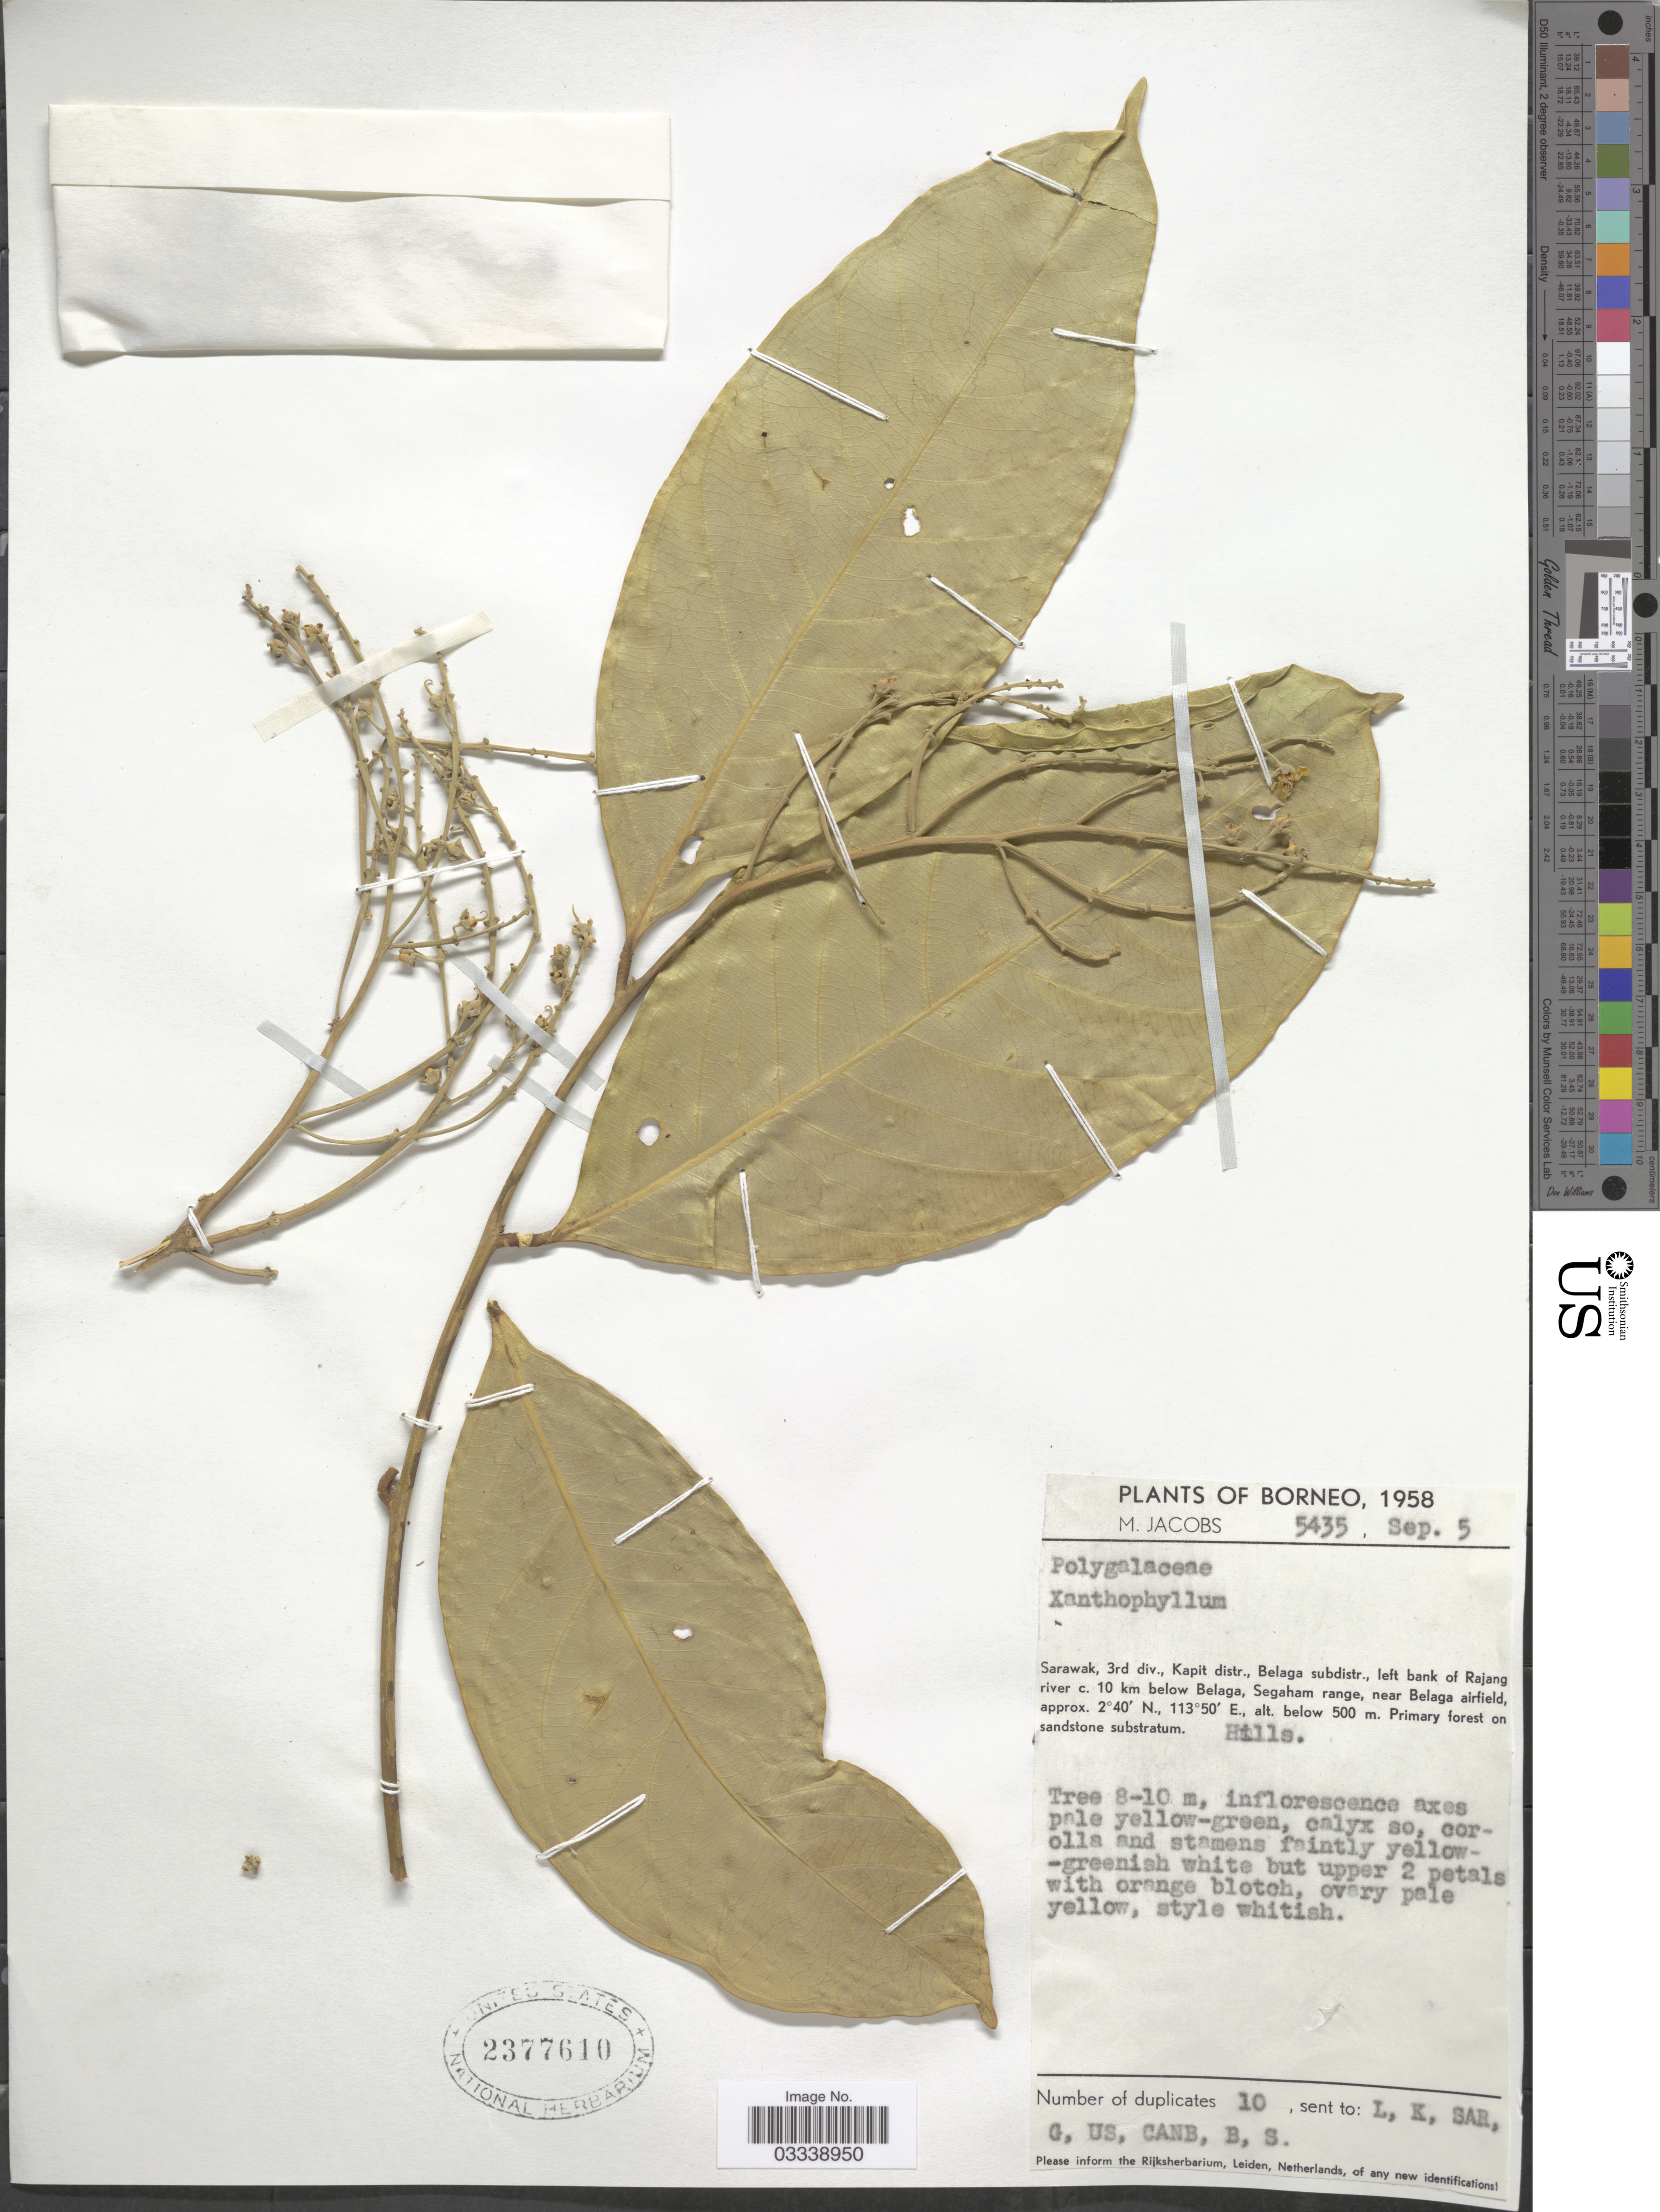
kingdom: Plantae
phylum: Tracheophyta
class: Magnoliopsida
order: Fabales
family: Polygalaceae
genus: Xanthophyllum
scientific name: Xanthophyllum sp.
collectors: M. Jacobs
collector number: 5435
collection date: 1958-09-05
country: Malaysia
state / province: Sarawak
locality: Borneo. 3rd div., Kapit distr., Belaga subdistr., left bank of Rajang river c. 10 km below Belaga, Segaham range, near Belaga airfield.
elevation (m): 500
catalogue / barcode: US 2377610